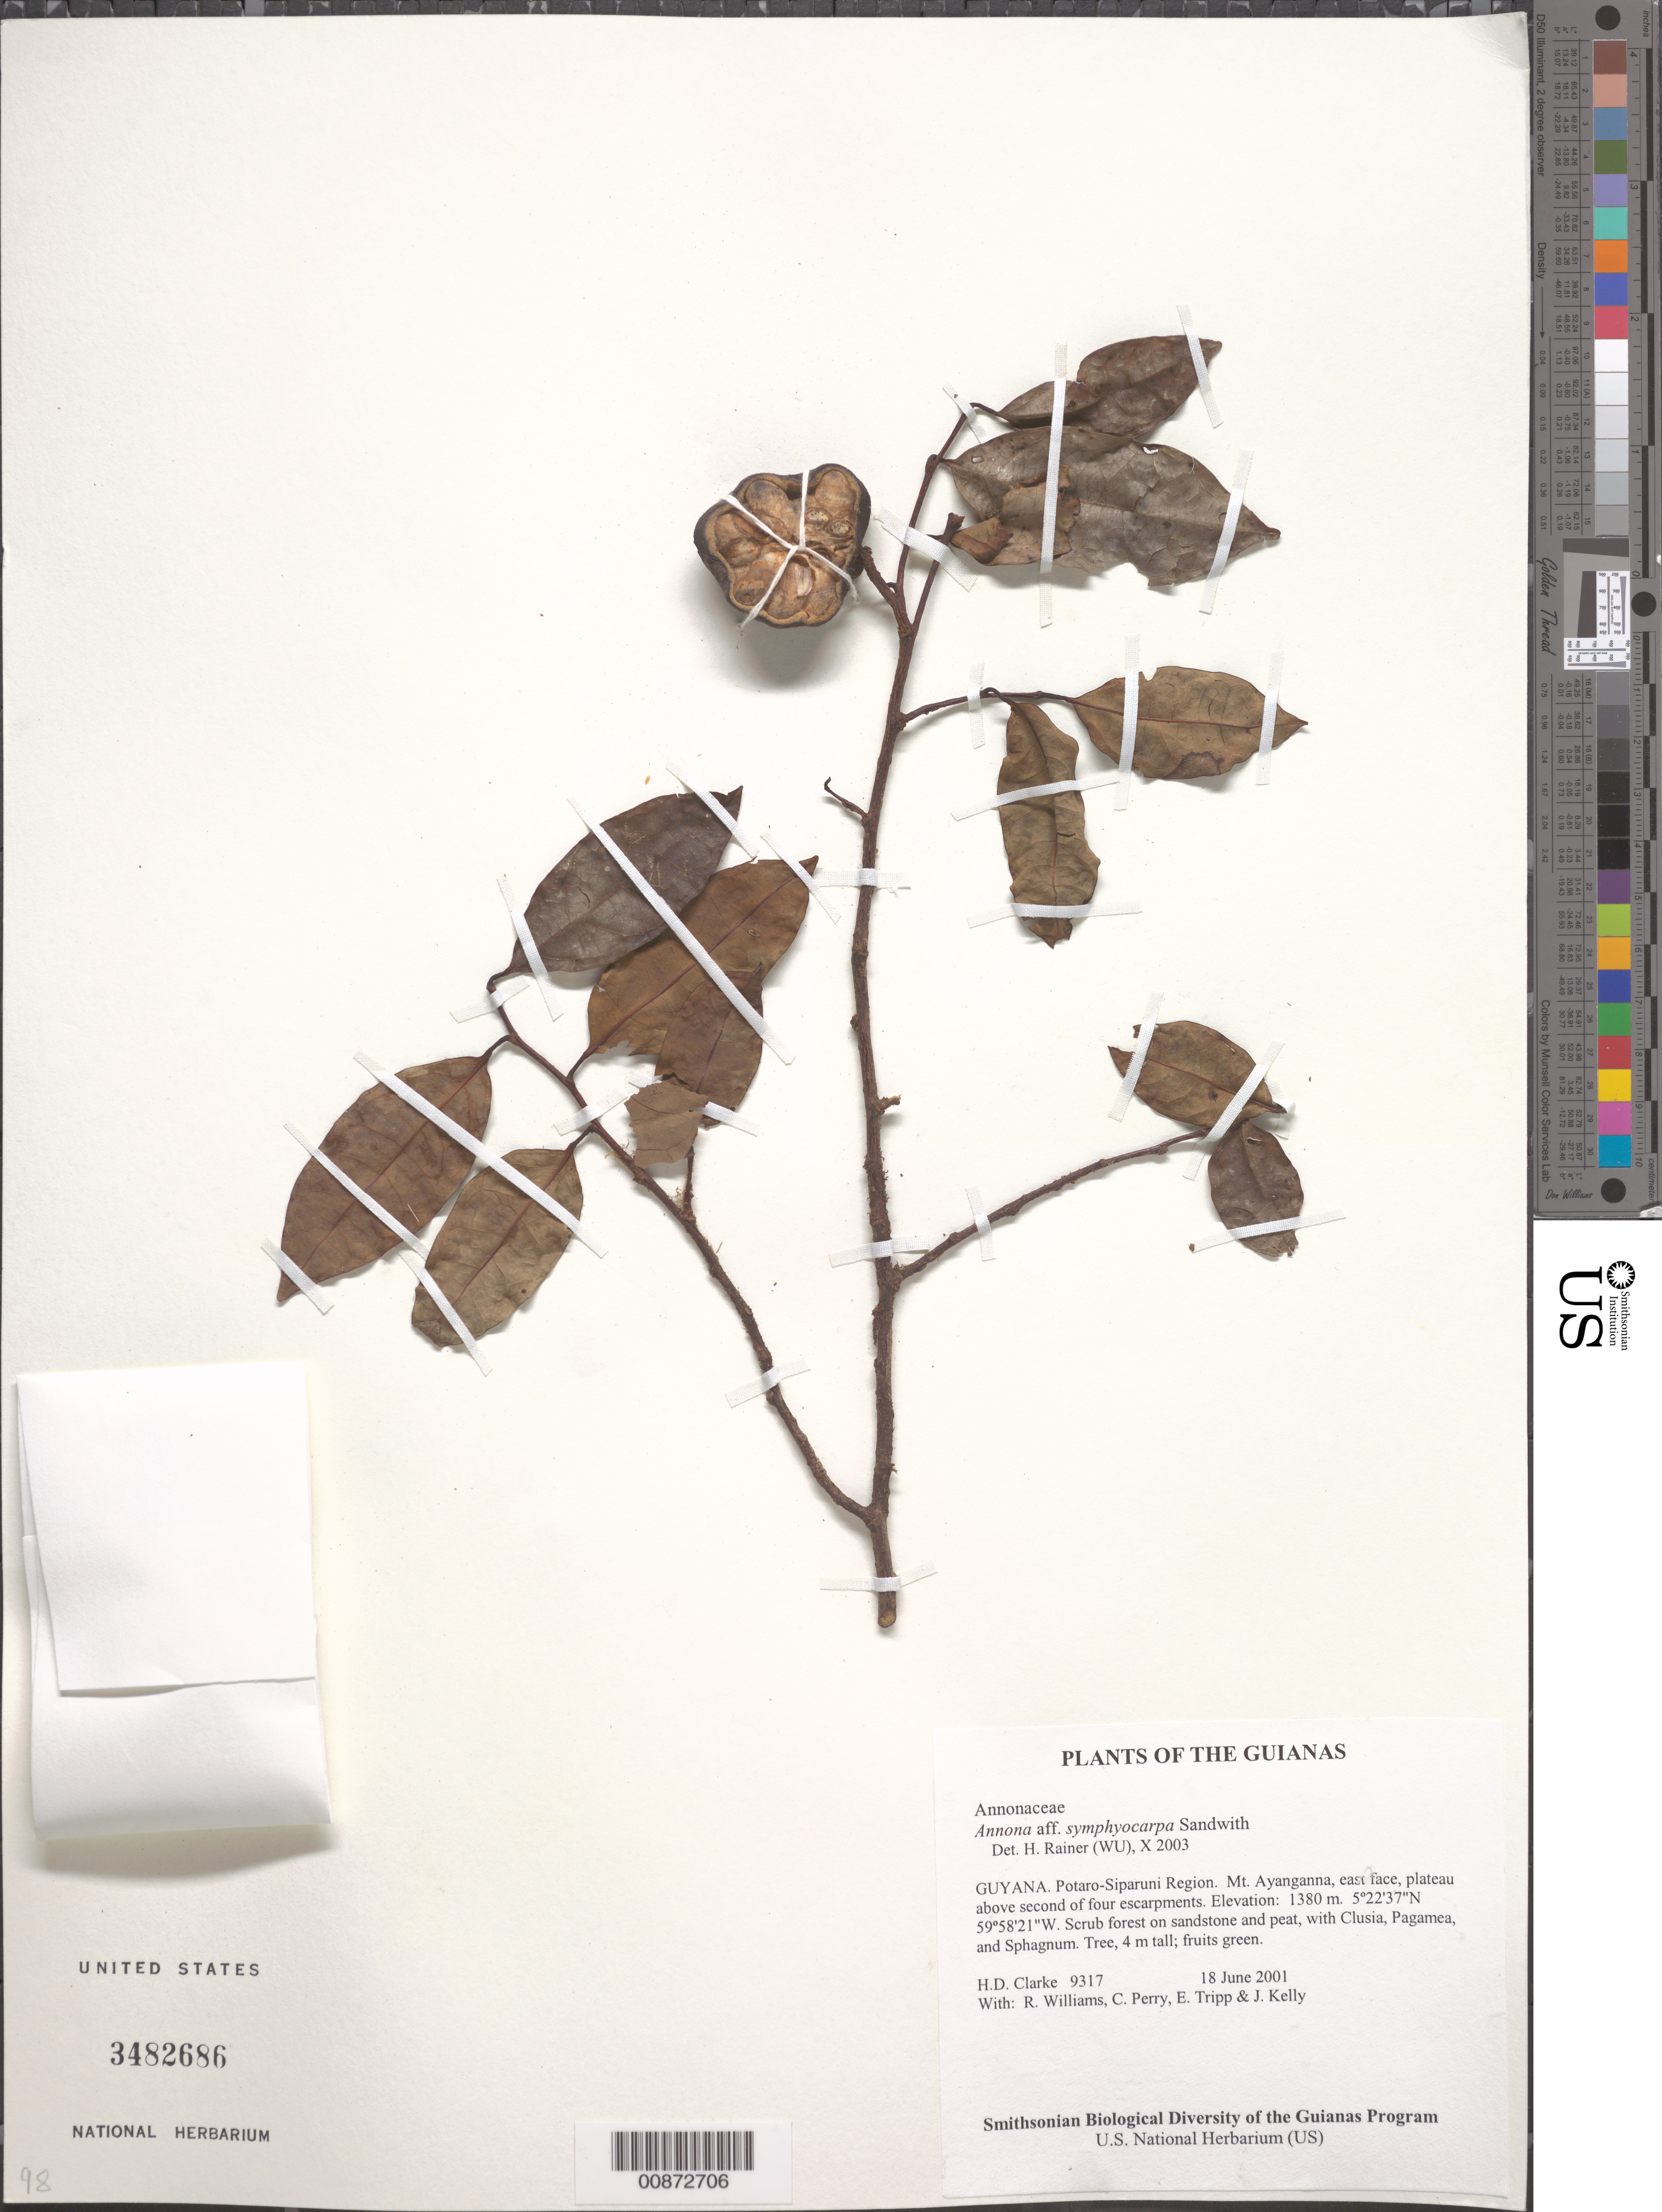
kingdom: Plantae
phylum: Tracheophyta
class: Magnoliopsida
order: Magnoliales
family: Annonaceae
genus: Annona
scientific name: Annona symphyocarpa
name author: Sandwith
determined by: Rainer, H.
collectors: H. D. Clarke, R. Williams, C. Perry, E. Tripp & J. Kelly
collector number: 9317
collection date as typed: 18 June 2001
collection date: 2001-06-18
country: Guyana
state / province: Potaro-Siparuni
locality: Mt. Ayanganna, east face, plateau above second of four escarpments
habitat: Scrub forest on sandstone and peat, with Clusia, Pagamea, and Sphagnum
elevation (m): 1380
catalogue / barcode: US 3482686